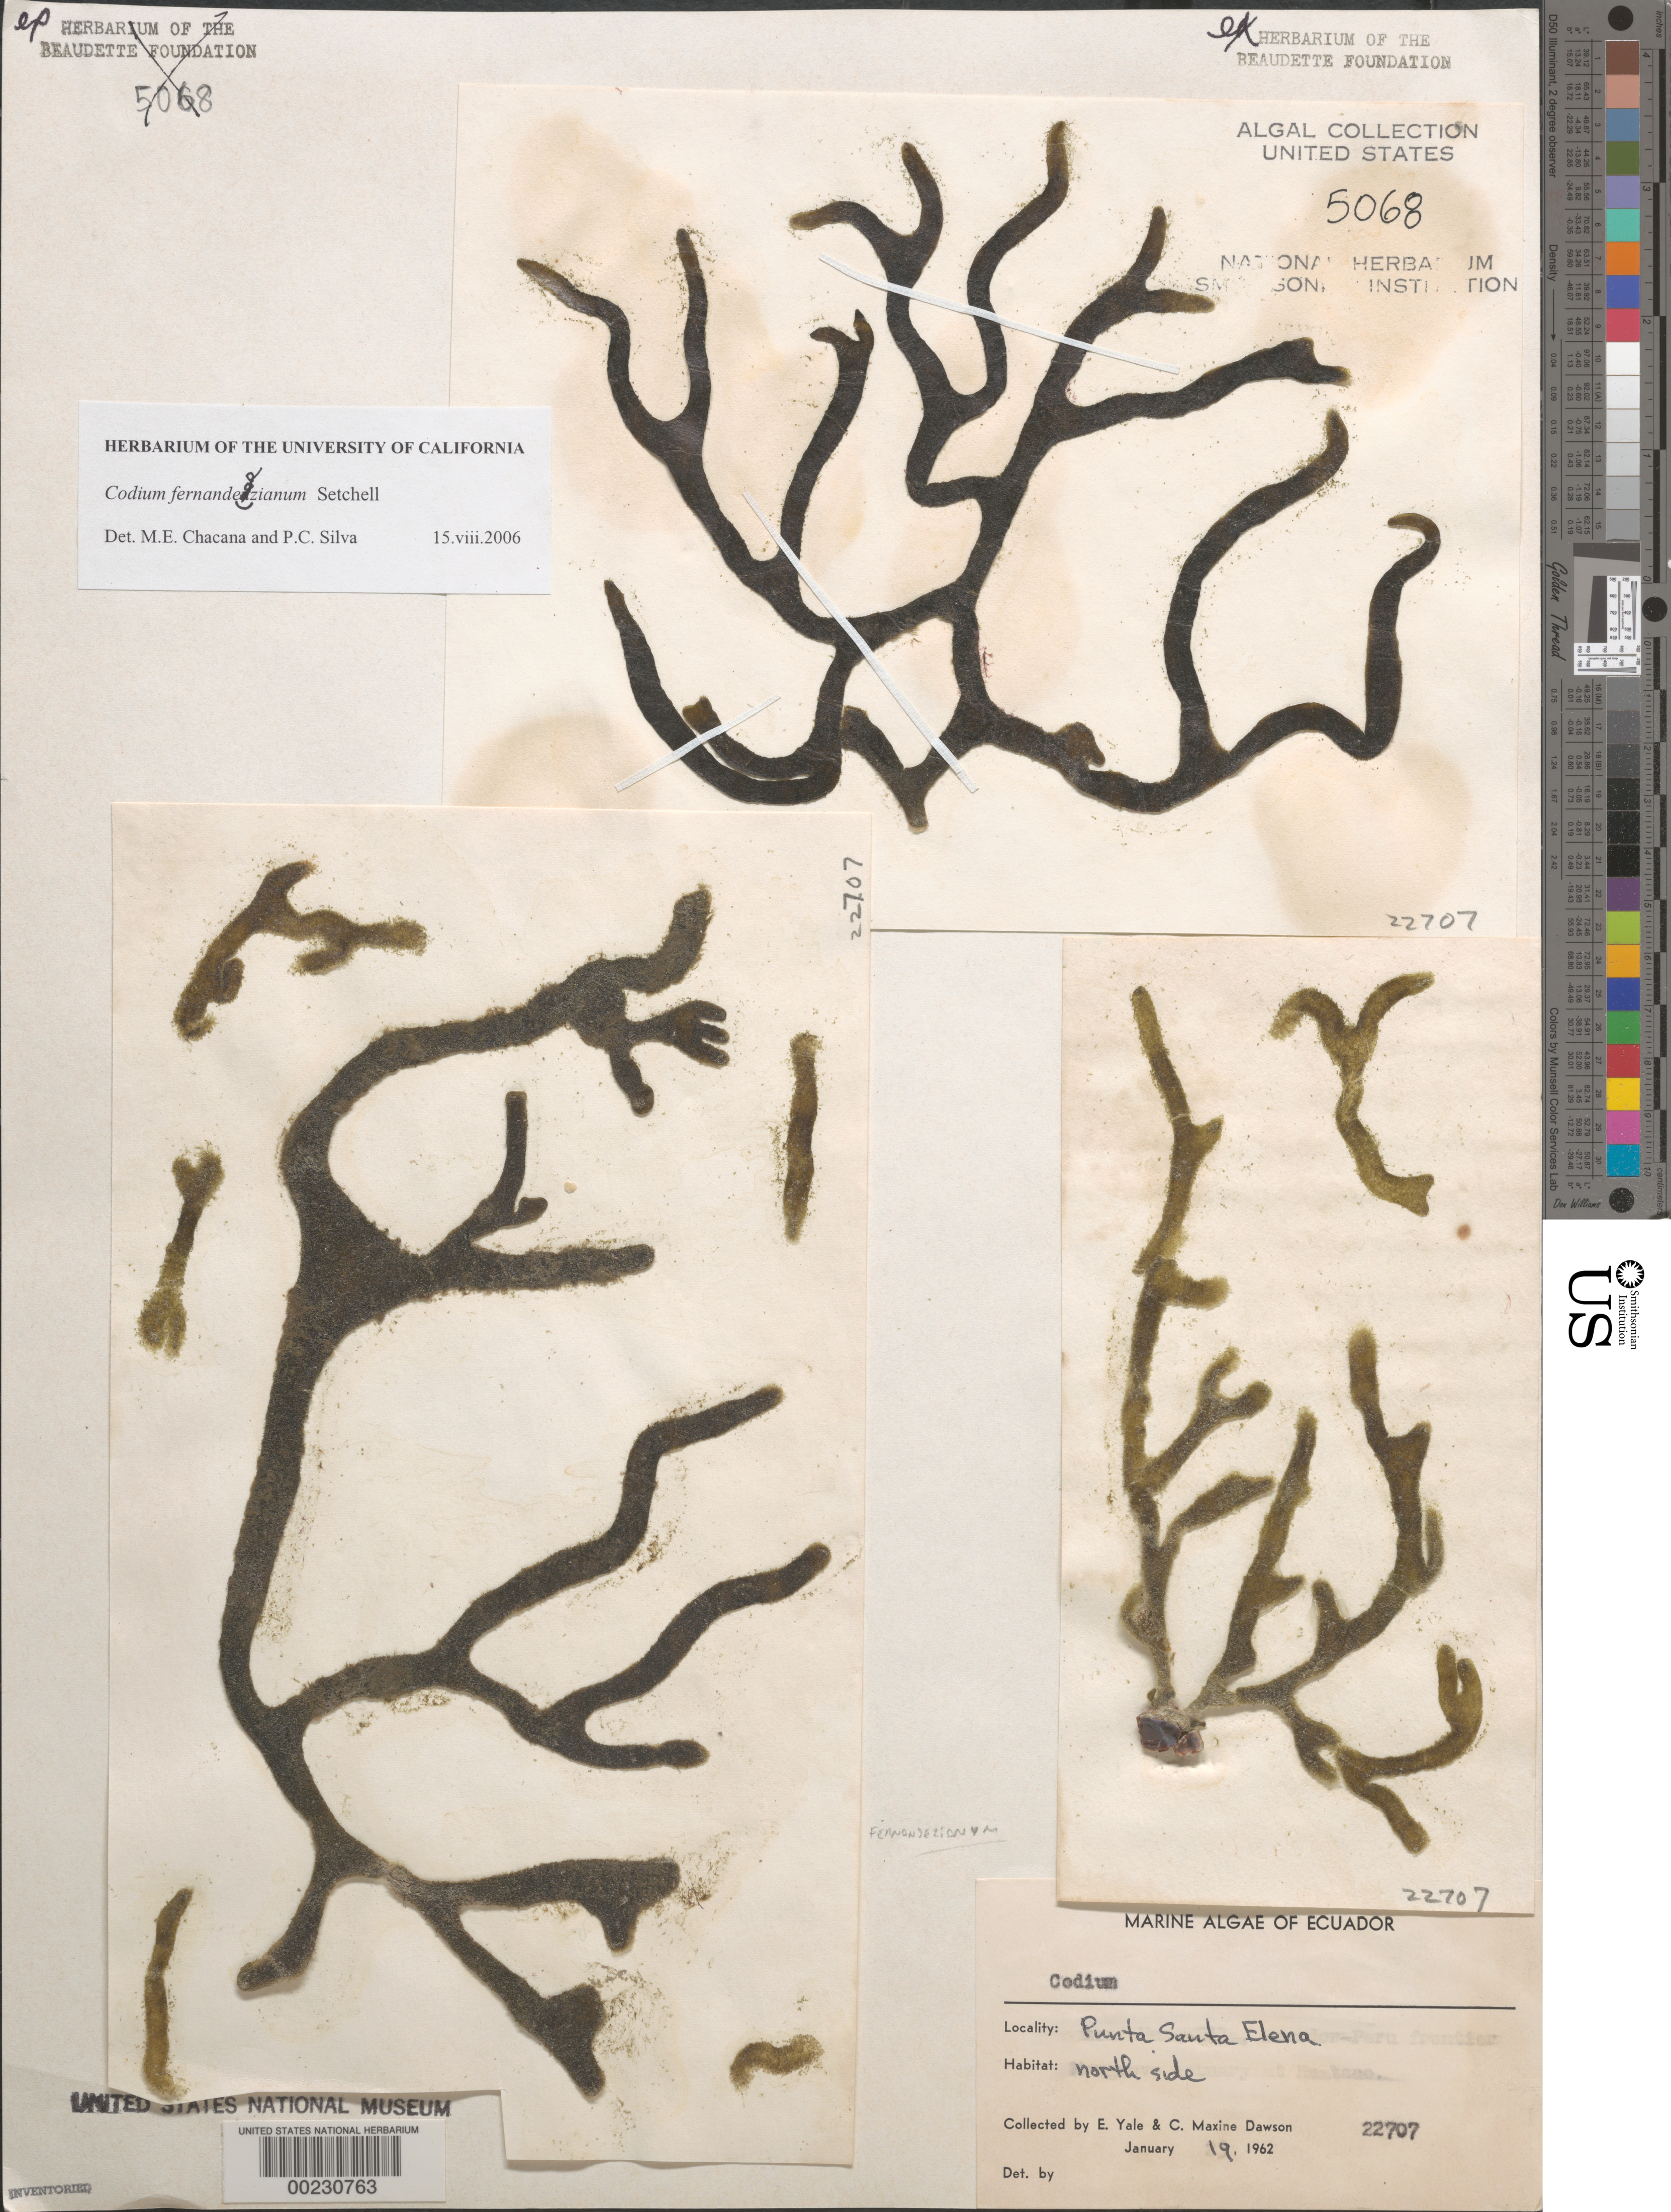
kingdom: Plantae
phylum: Chlorophyta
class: Ulvophyceae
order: Bryopsidales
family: Codiaceae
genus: Codium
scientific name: Codium fernandezianum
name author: Setch.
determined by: Chacana, M. E.; Silva, P. C.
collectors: E. Y. Dawson & C. M. Dawson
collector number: EYD 22707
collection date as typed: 19 Jan 1962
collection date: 1962-01-19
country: Ecuador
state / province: Guayas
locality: Punta Santa Elena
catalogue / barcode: US 5068